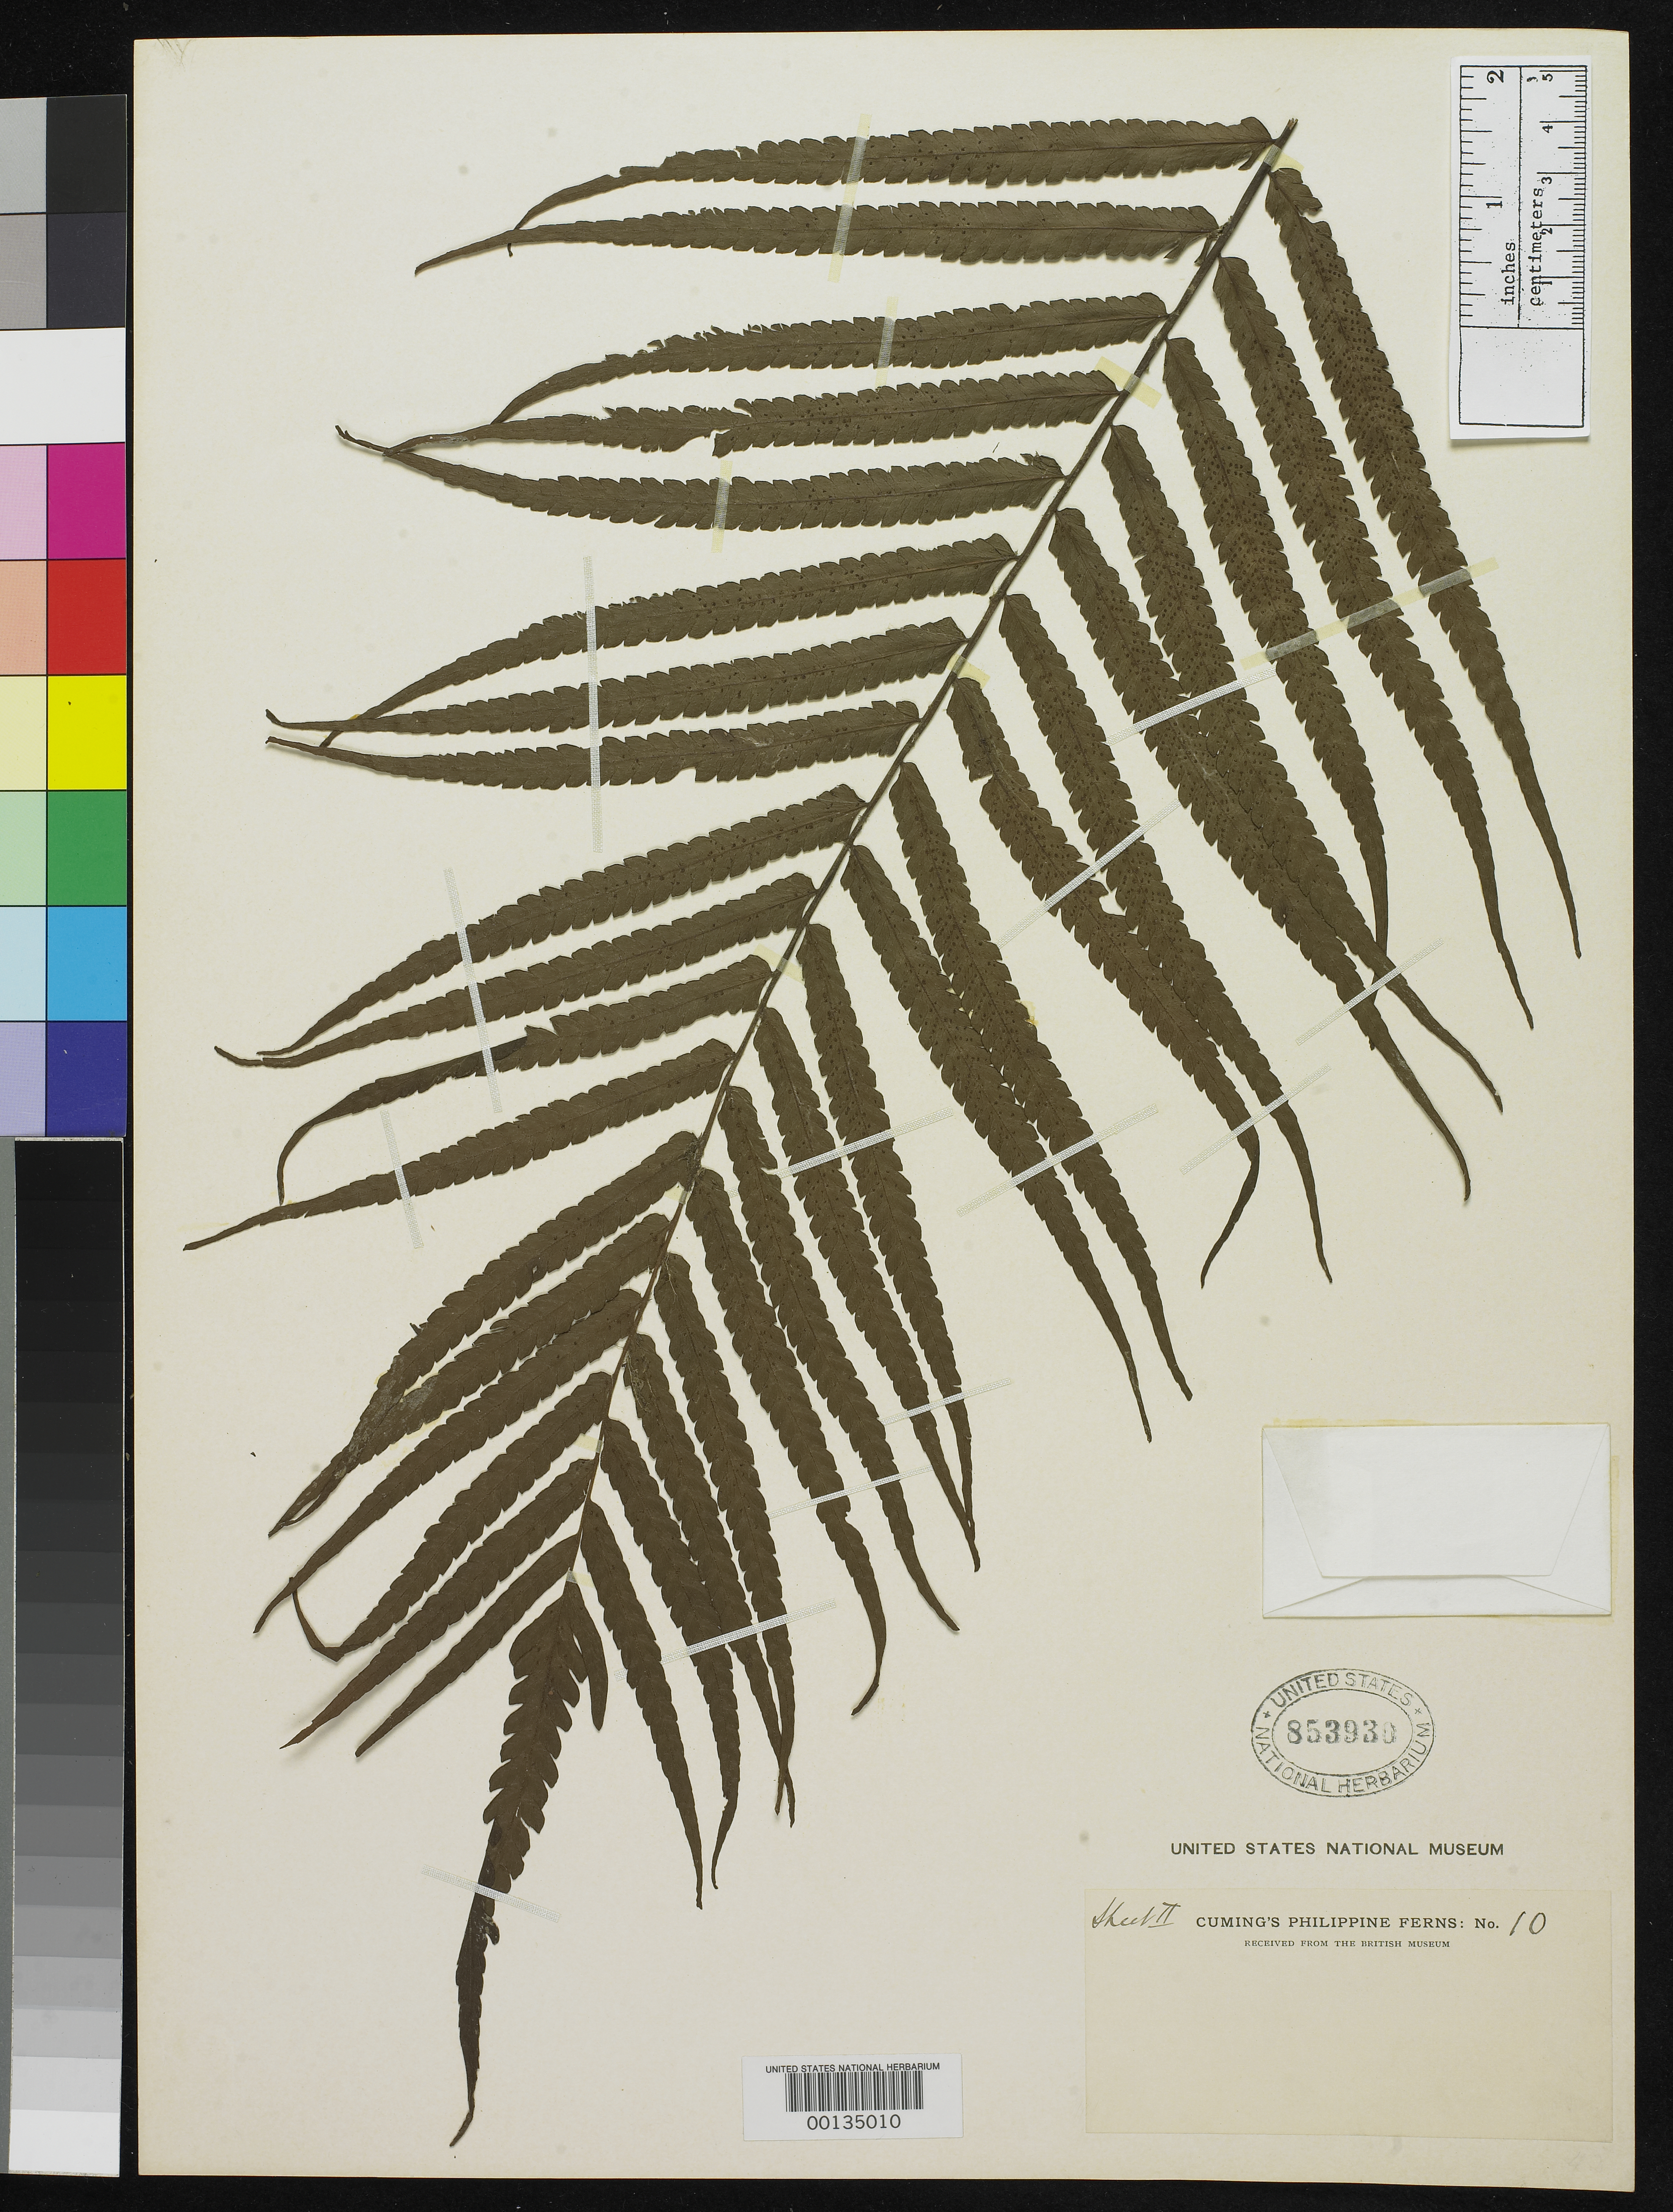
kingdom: Plantae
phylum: Tracheophyta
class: Polypodiopsida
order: Polypodiales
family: Dryopteridaceae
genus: Nephrodium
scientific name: Nephrodium philippinense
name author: Baker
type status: Type Collection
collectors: H. Cuming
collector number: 10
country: Philippines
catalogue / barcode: US 853930